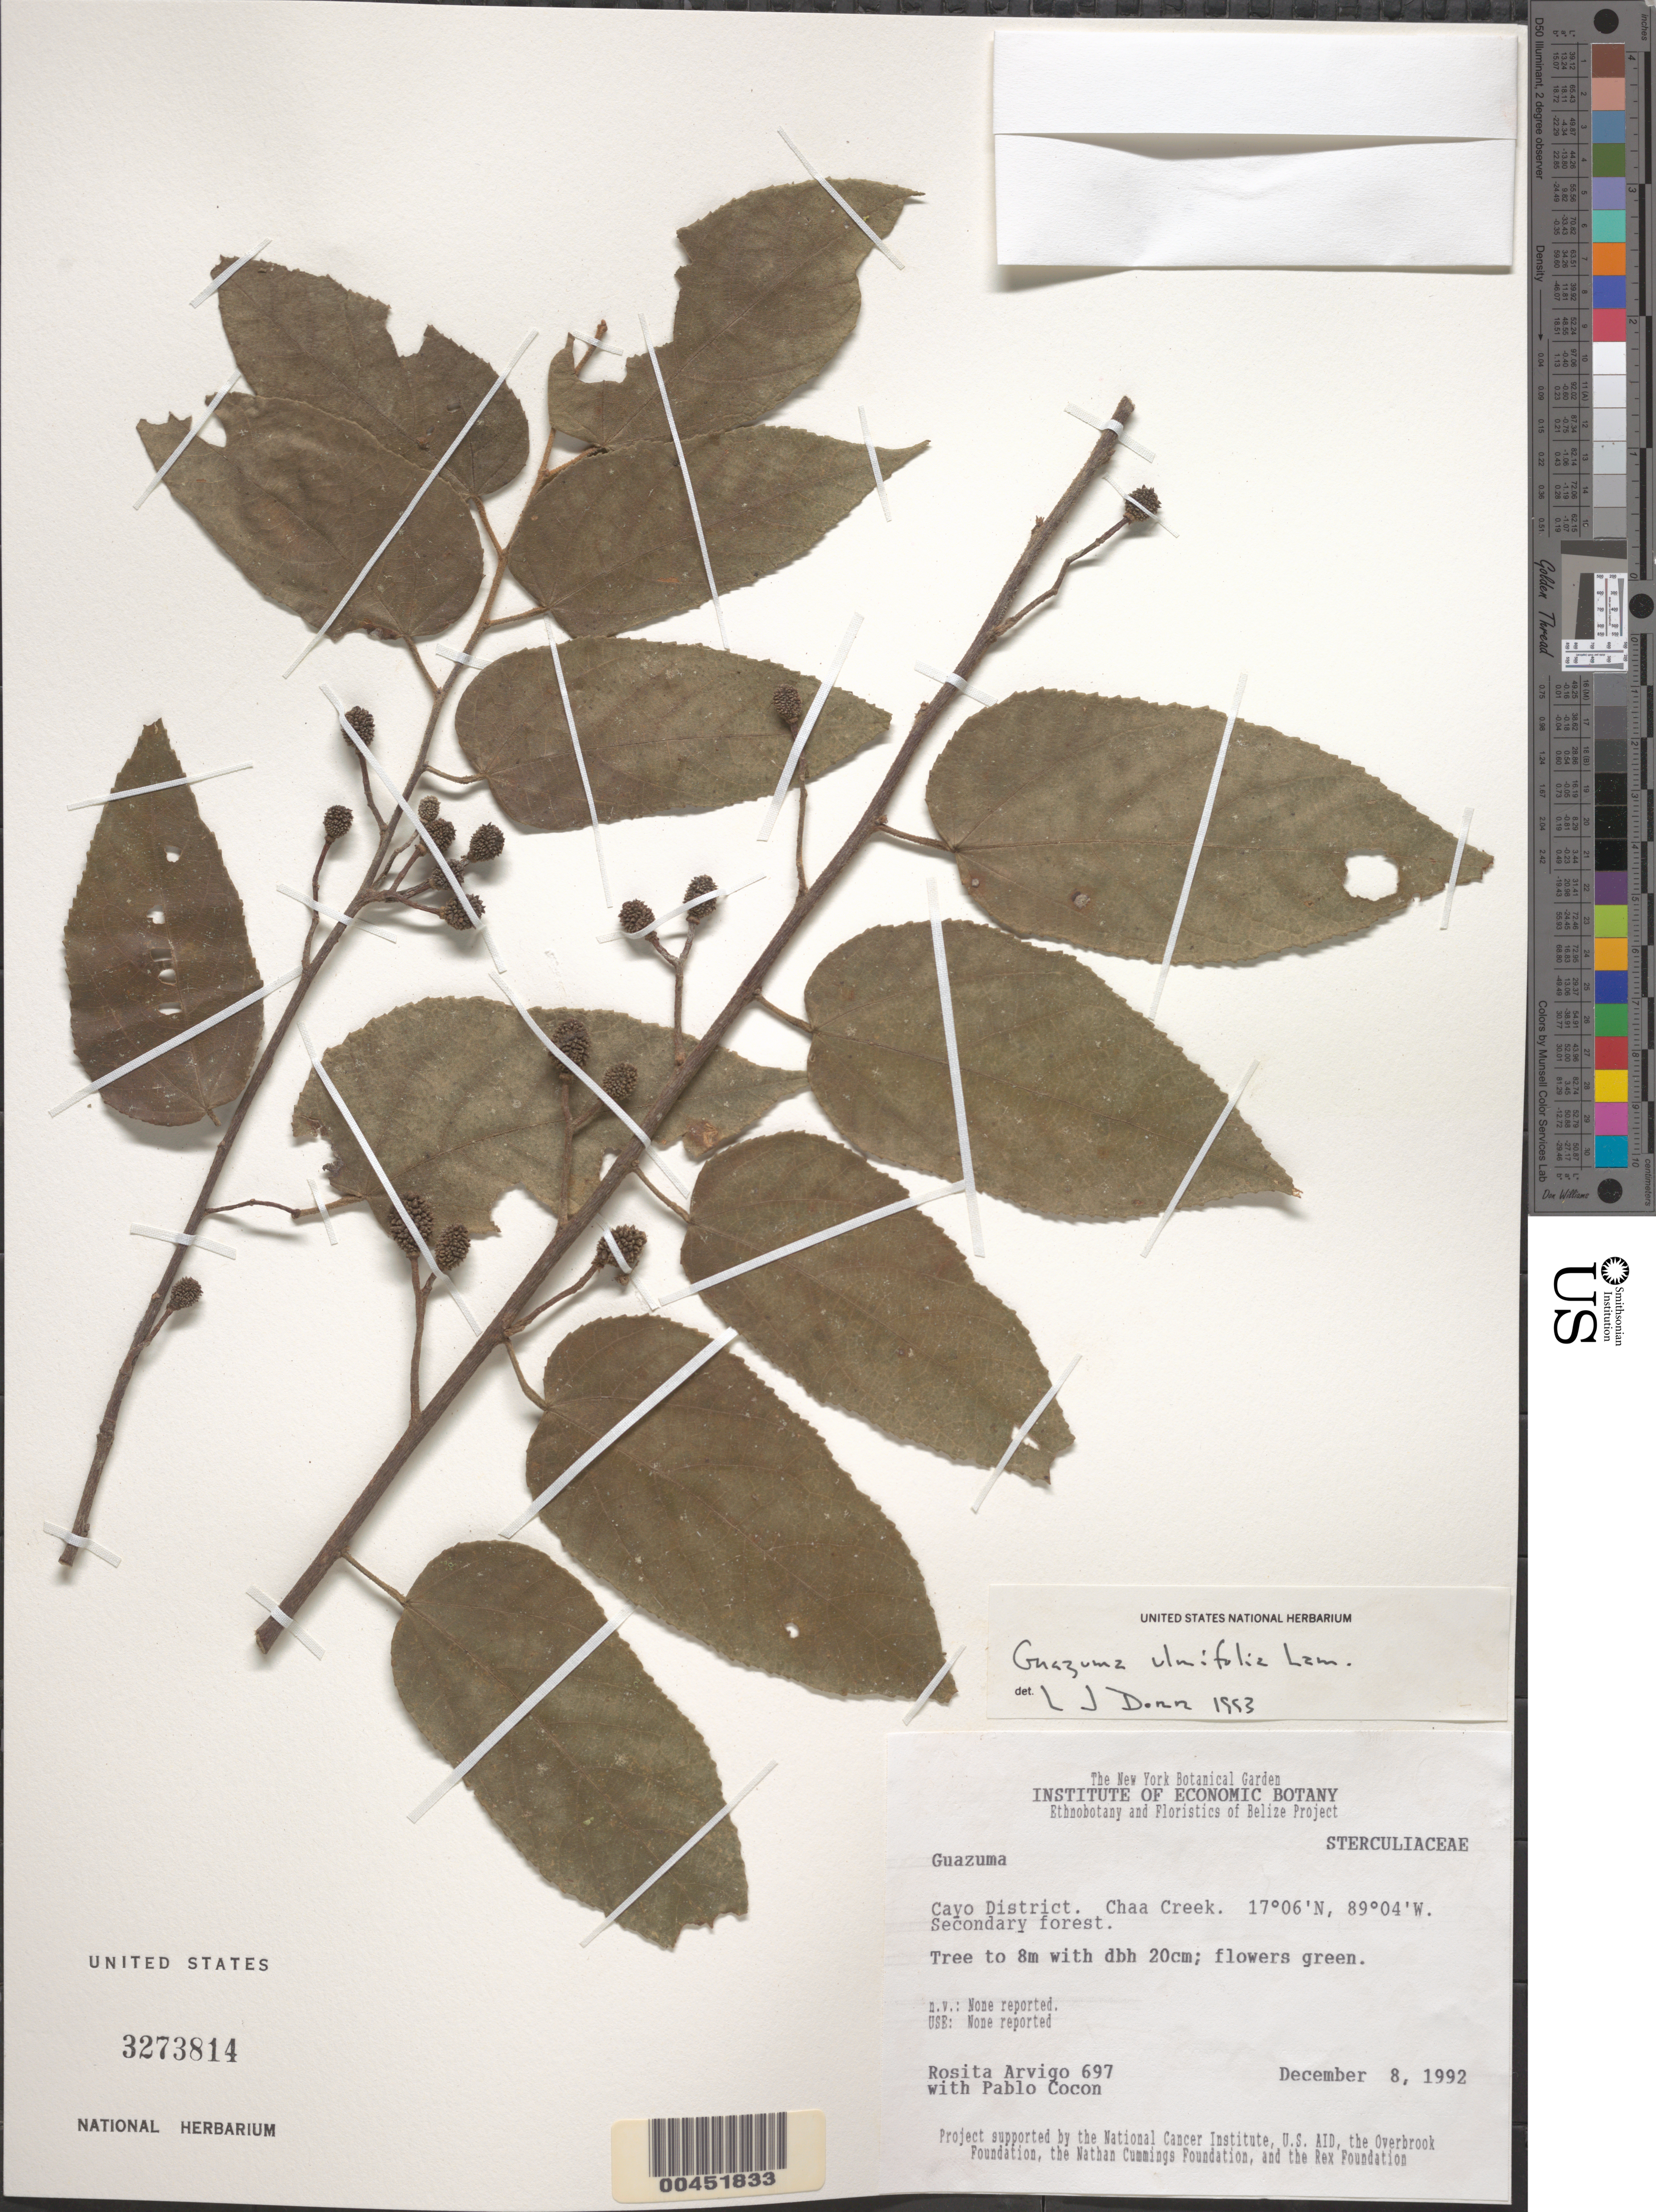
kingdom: Plantae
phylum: Tracheophyta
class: Magnoliopsida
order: Malvales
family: Malvaceae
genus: Guazuma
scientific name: Guazuma ulmifolia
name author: Lam.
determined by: Dorr, L. J., (BOT), Smithsonian Institution - National Museum of Natural History (UNITED STATES)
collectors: R. Arvigo & P. Cocom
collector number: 697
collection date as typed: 08 Dec 1992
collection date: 1992-12-08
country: Belize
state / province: Cayo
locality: Chaa Creek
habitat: Secondary forest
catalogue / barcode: US 3273814